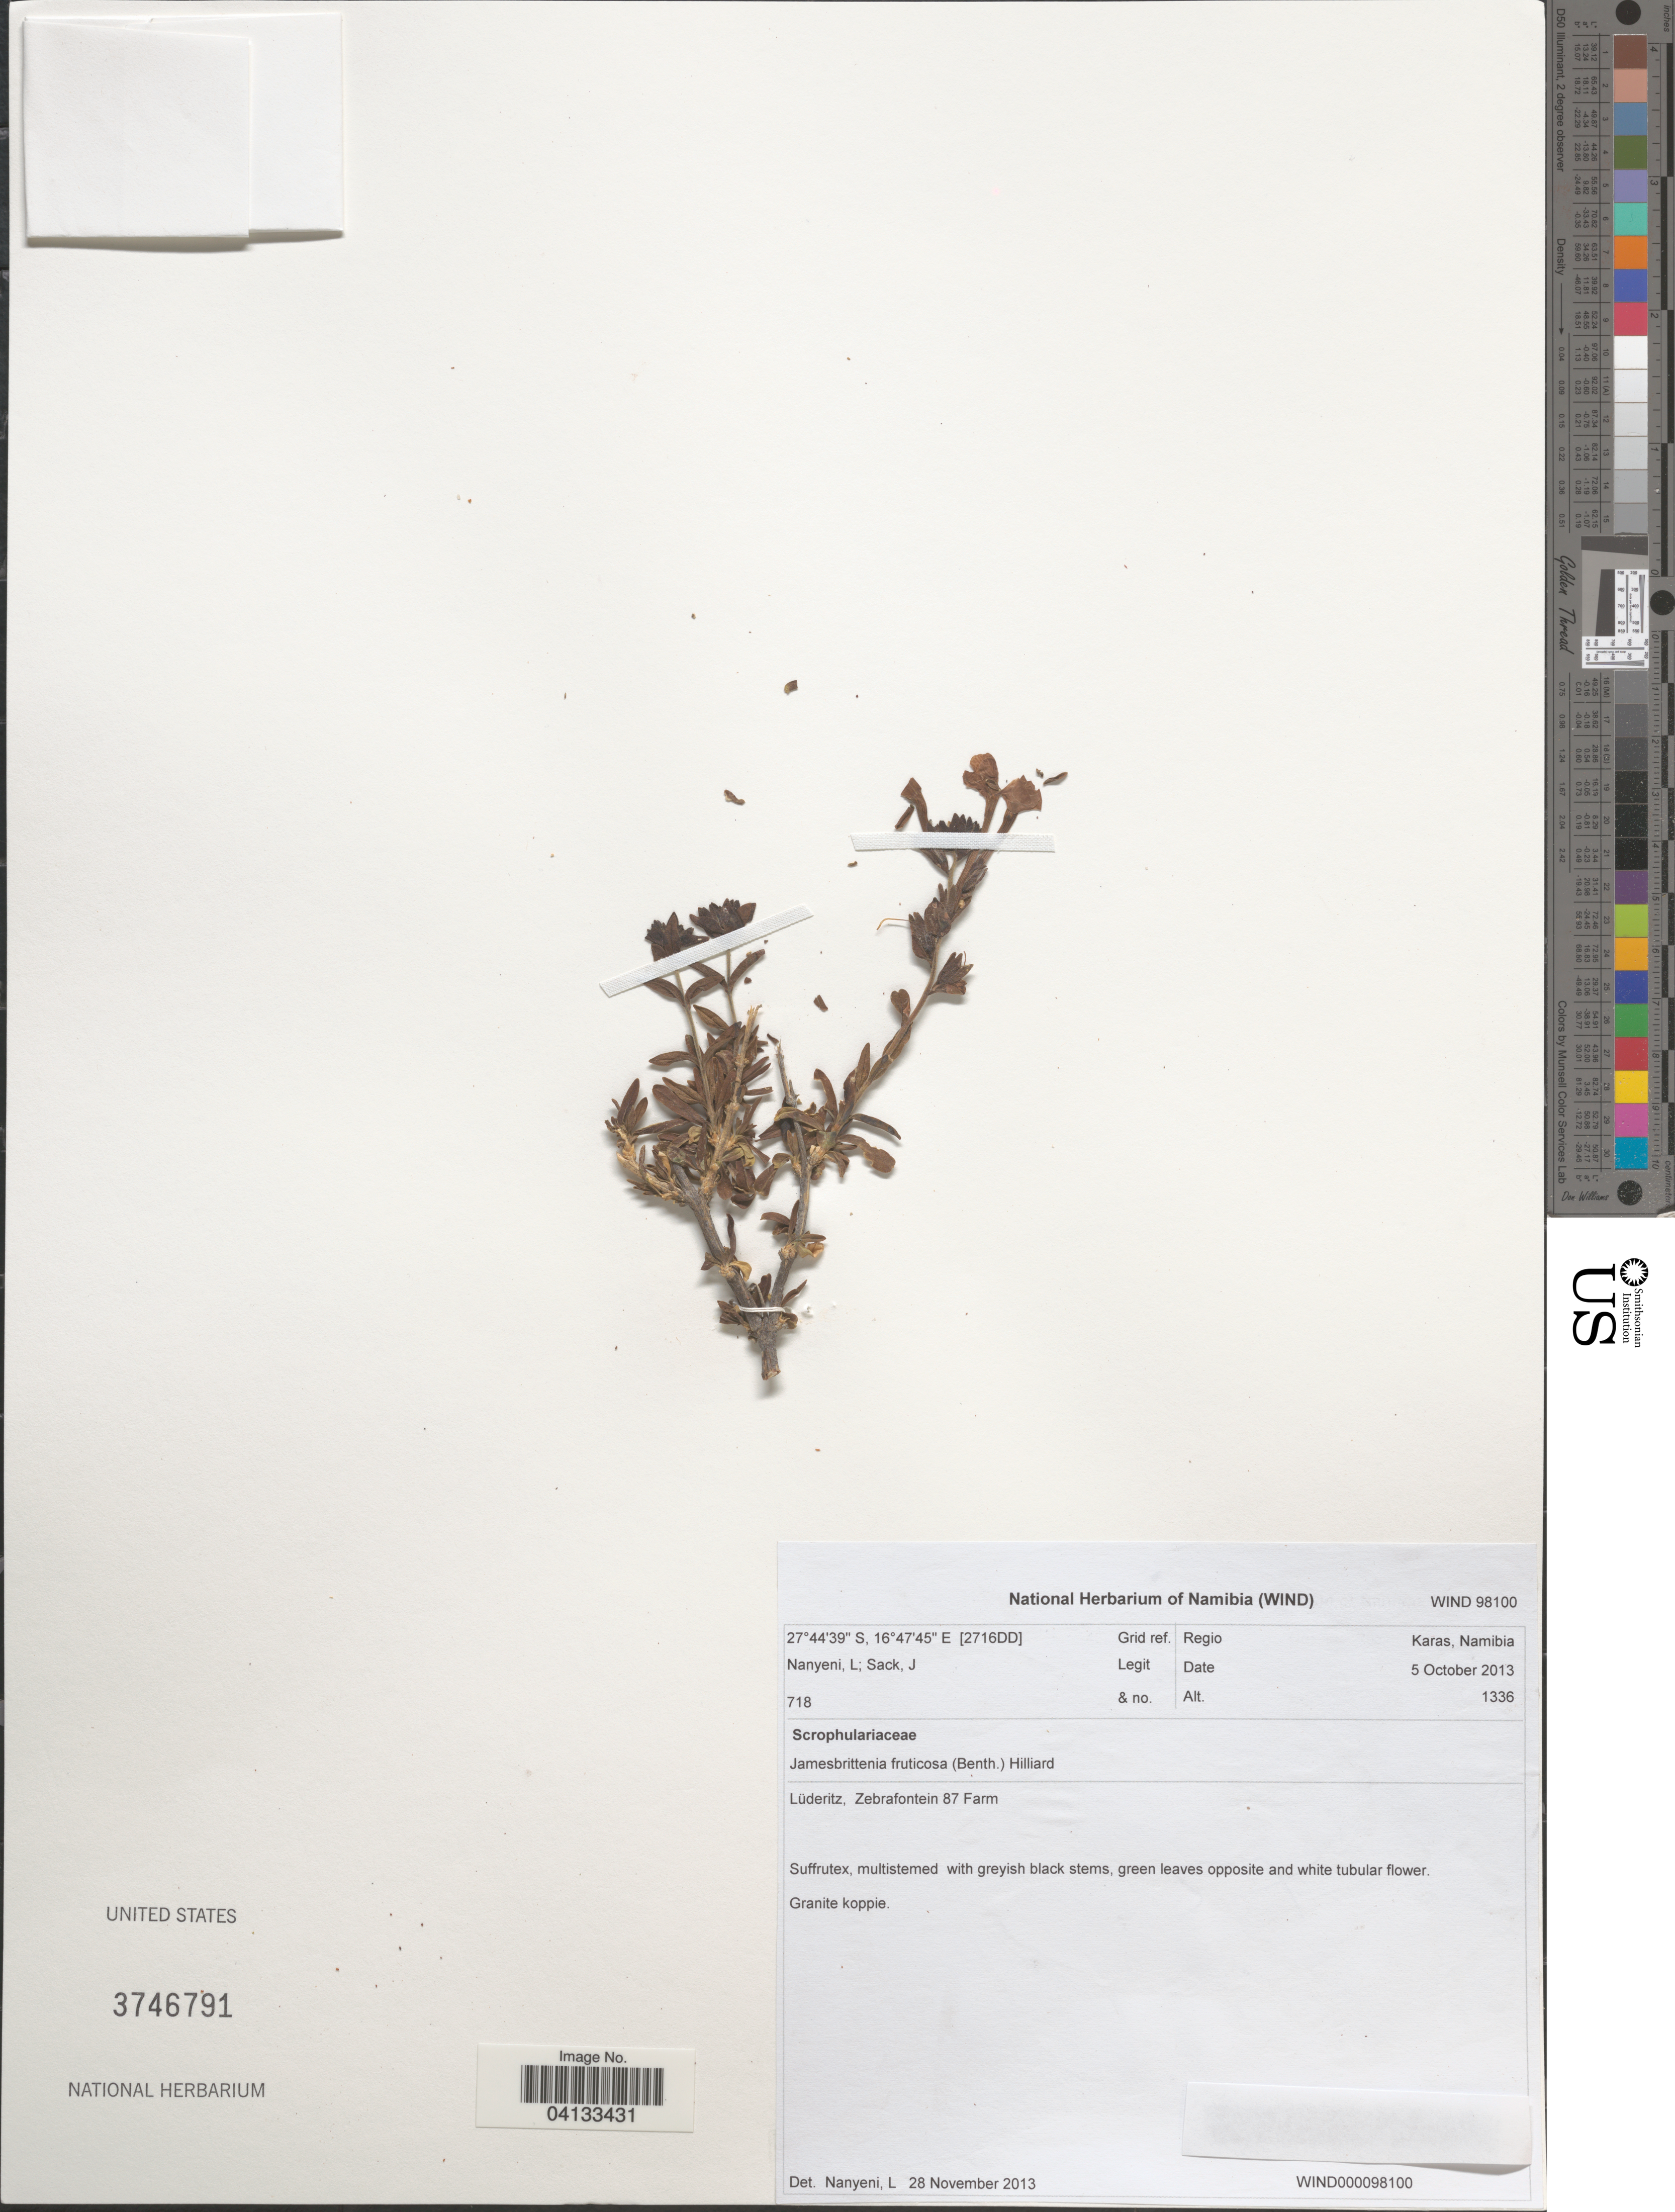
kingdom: Plantae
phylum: Tracheophyta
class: Magnoliopsida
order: Lamiales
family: Scrophulariaceae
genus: Jamesbrittenia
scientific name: Jamesbrittenia fruticosa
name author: (Benth.) Hilliard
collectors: L. Nanyeni & J. Sack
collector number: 718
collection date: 2013-10-05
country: Namibia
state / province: Karas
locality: Grid ref. Regio Karas. Lüderitz, Zebrafontein 87 Farm. [2716DD].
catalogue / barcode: US 3746791